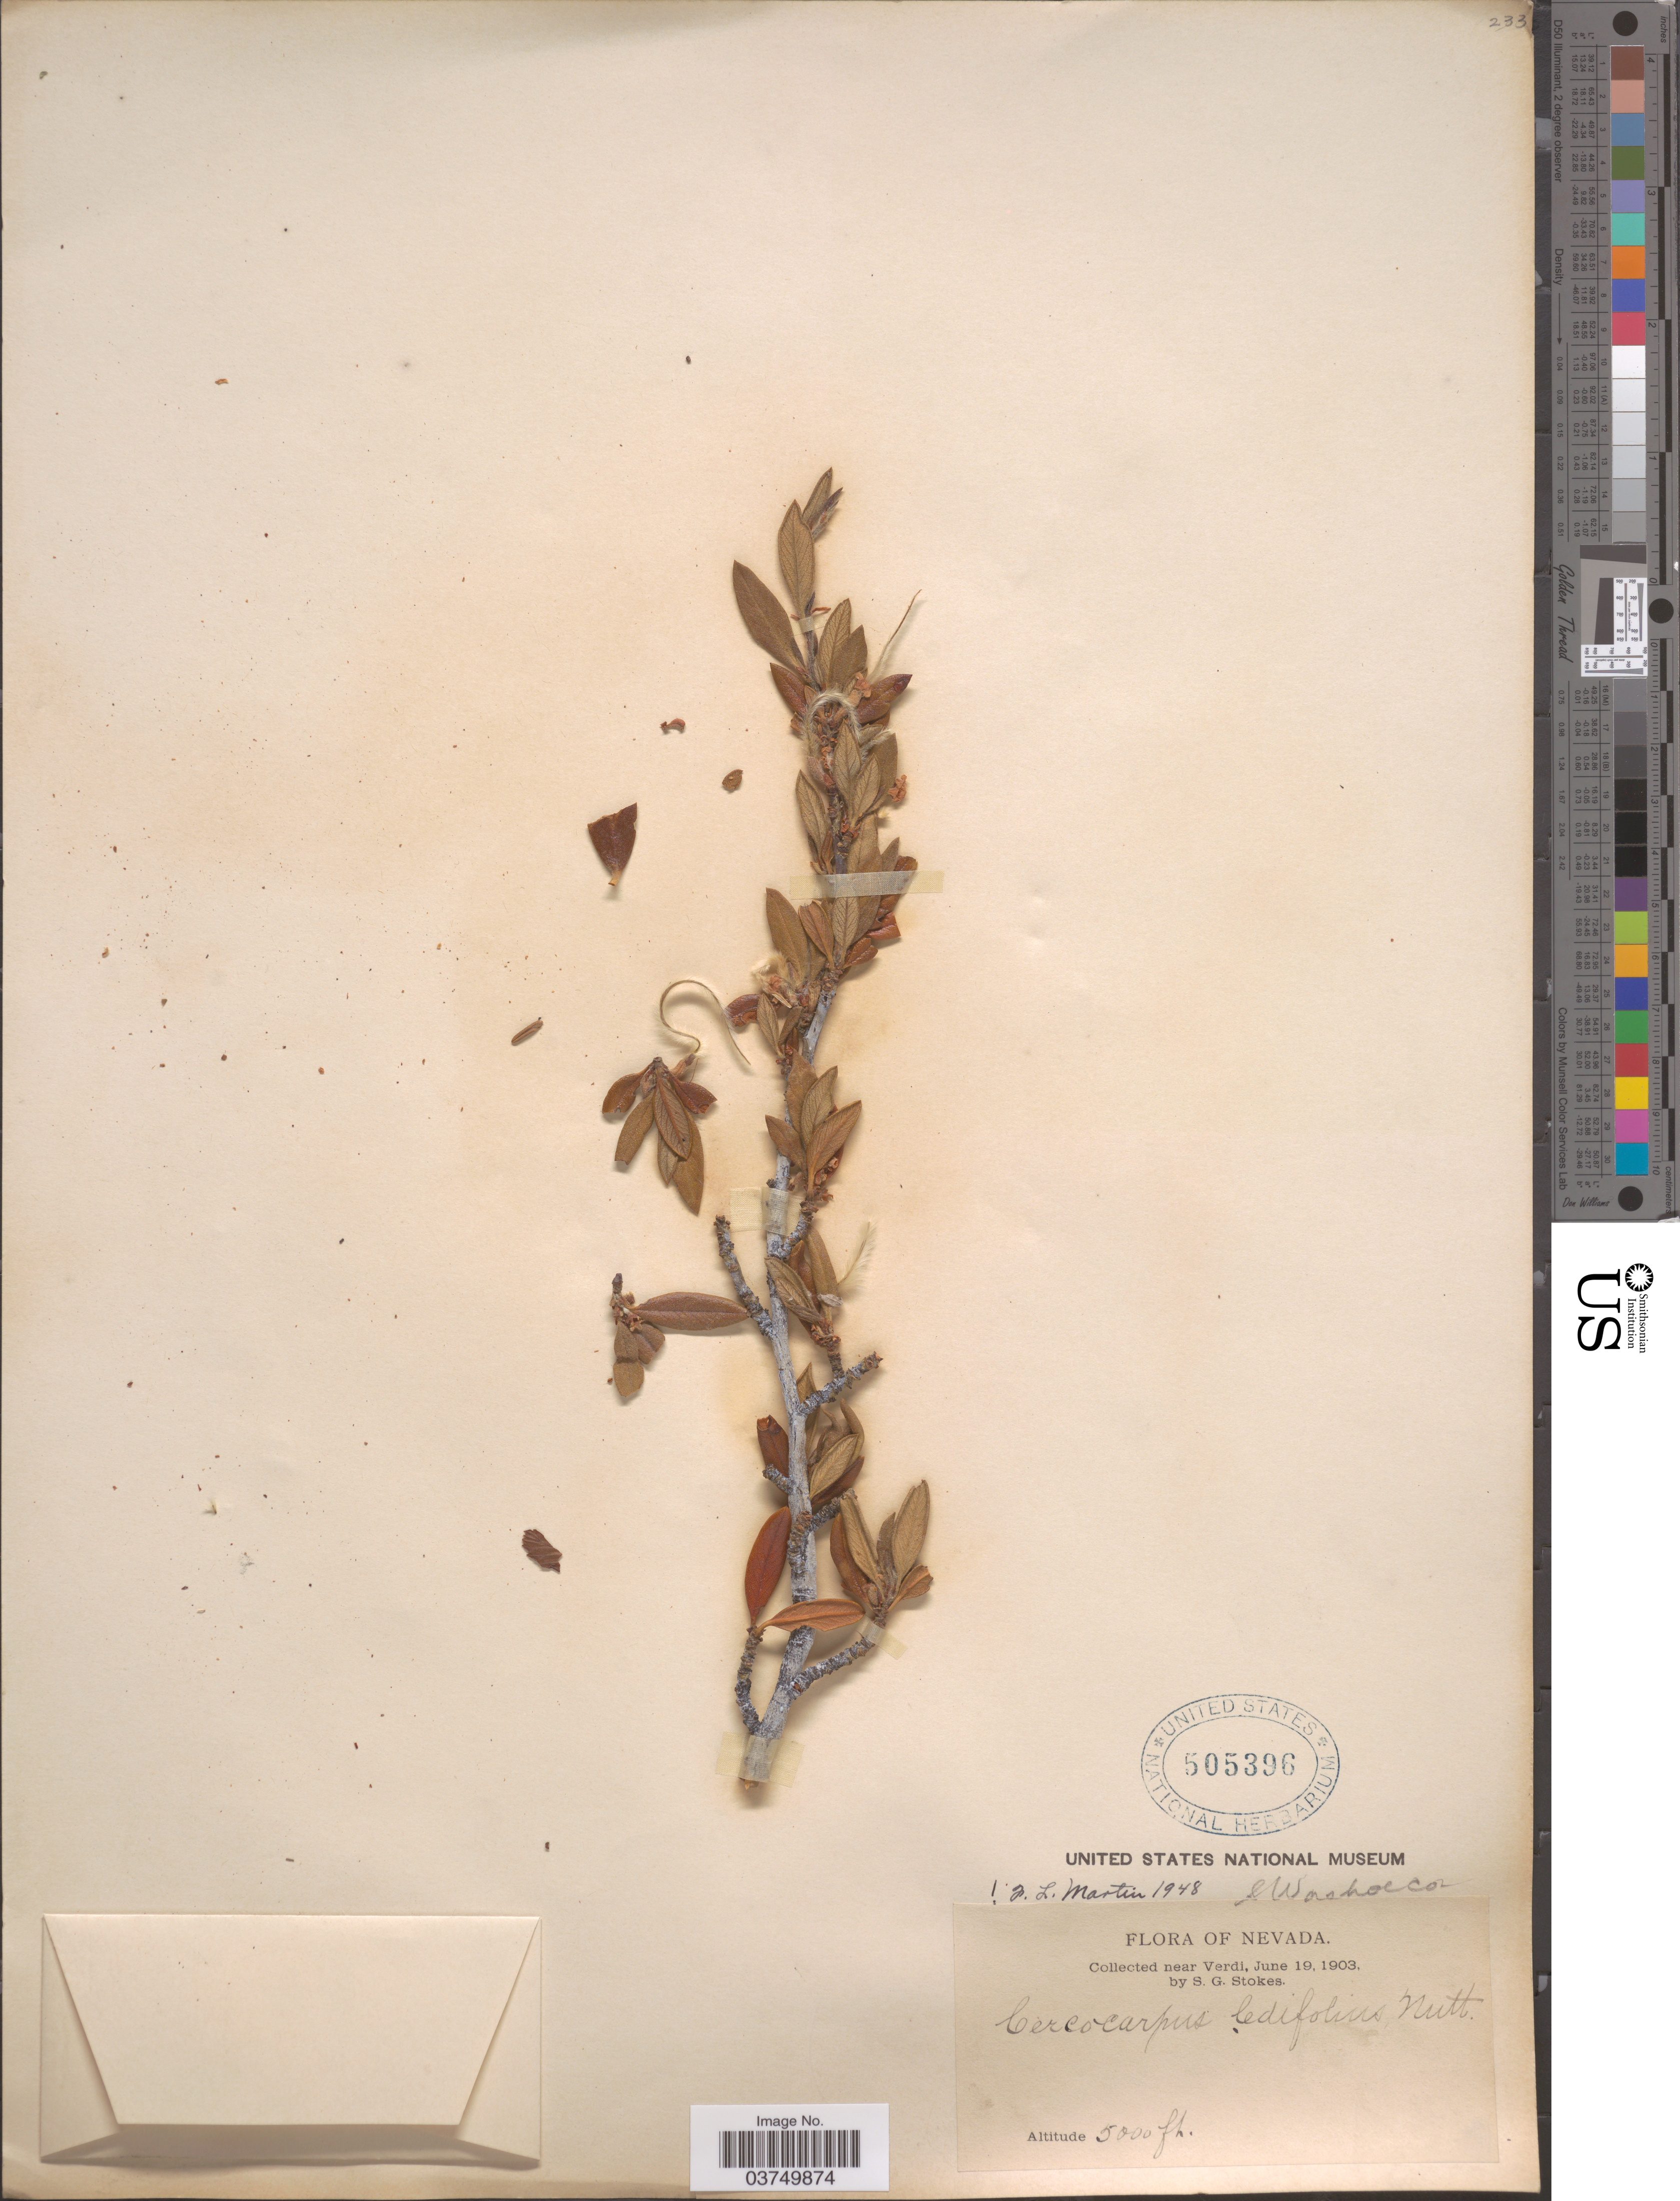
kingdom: Plantae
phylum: Tracheophyta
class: Magnoliopsida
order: Rosales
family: Rosaceae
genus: Cercocarpus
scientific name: Cercocarpus ledifolius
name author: Nutt.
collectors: S. G. Stokes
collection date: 1903-06-19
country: United States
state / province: Nevada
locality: Near Verdi. Washoe Co.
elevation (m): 1524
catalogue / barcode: US 505396